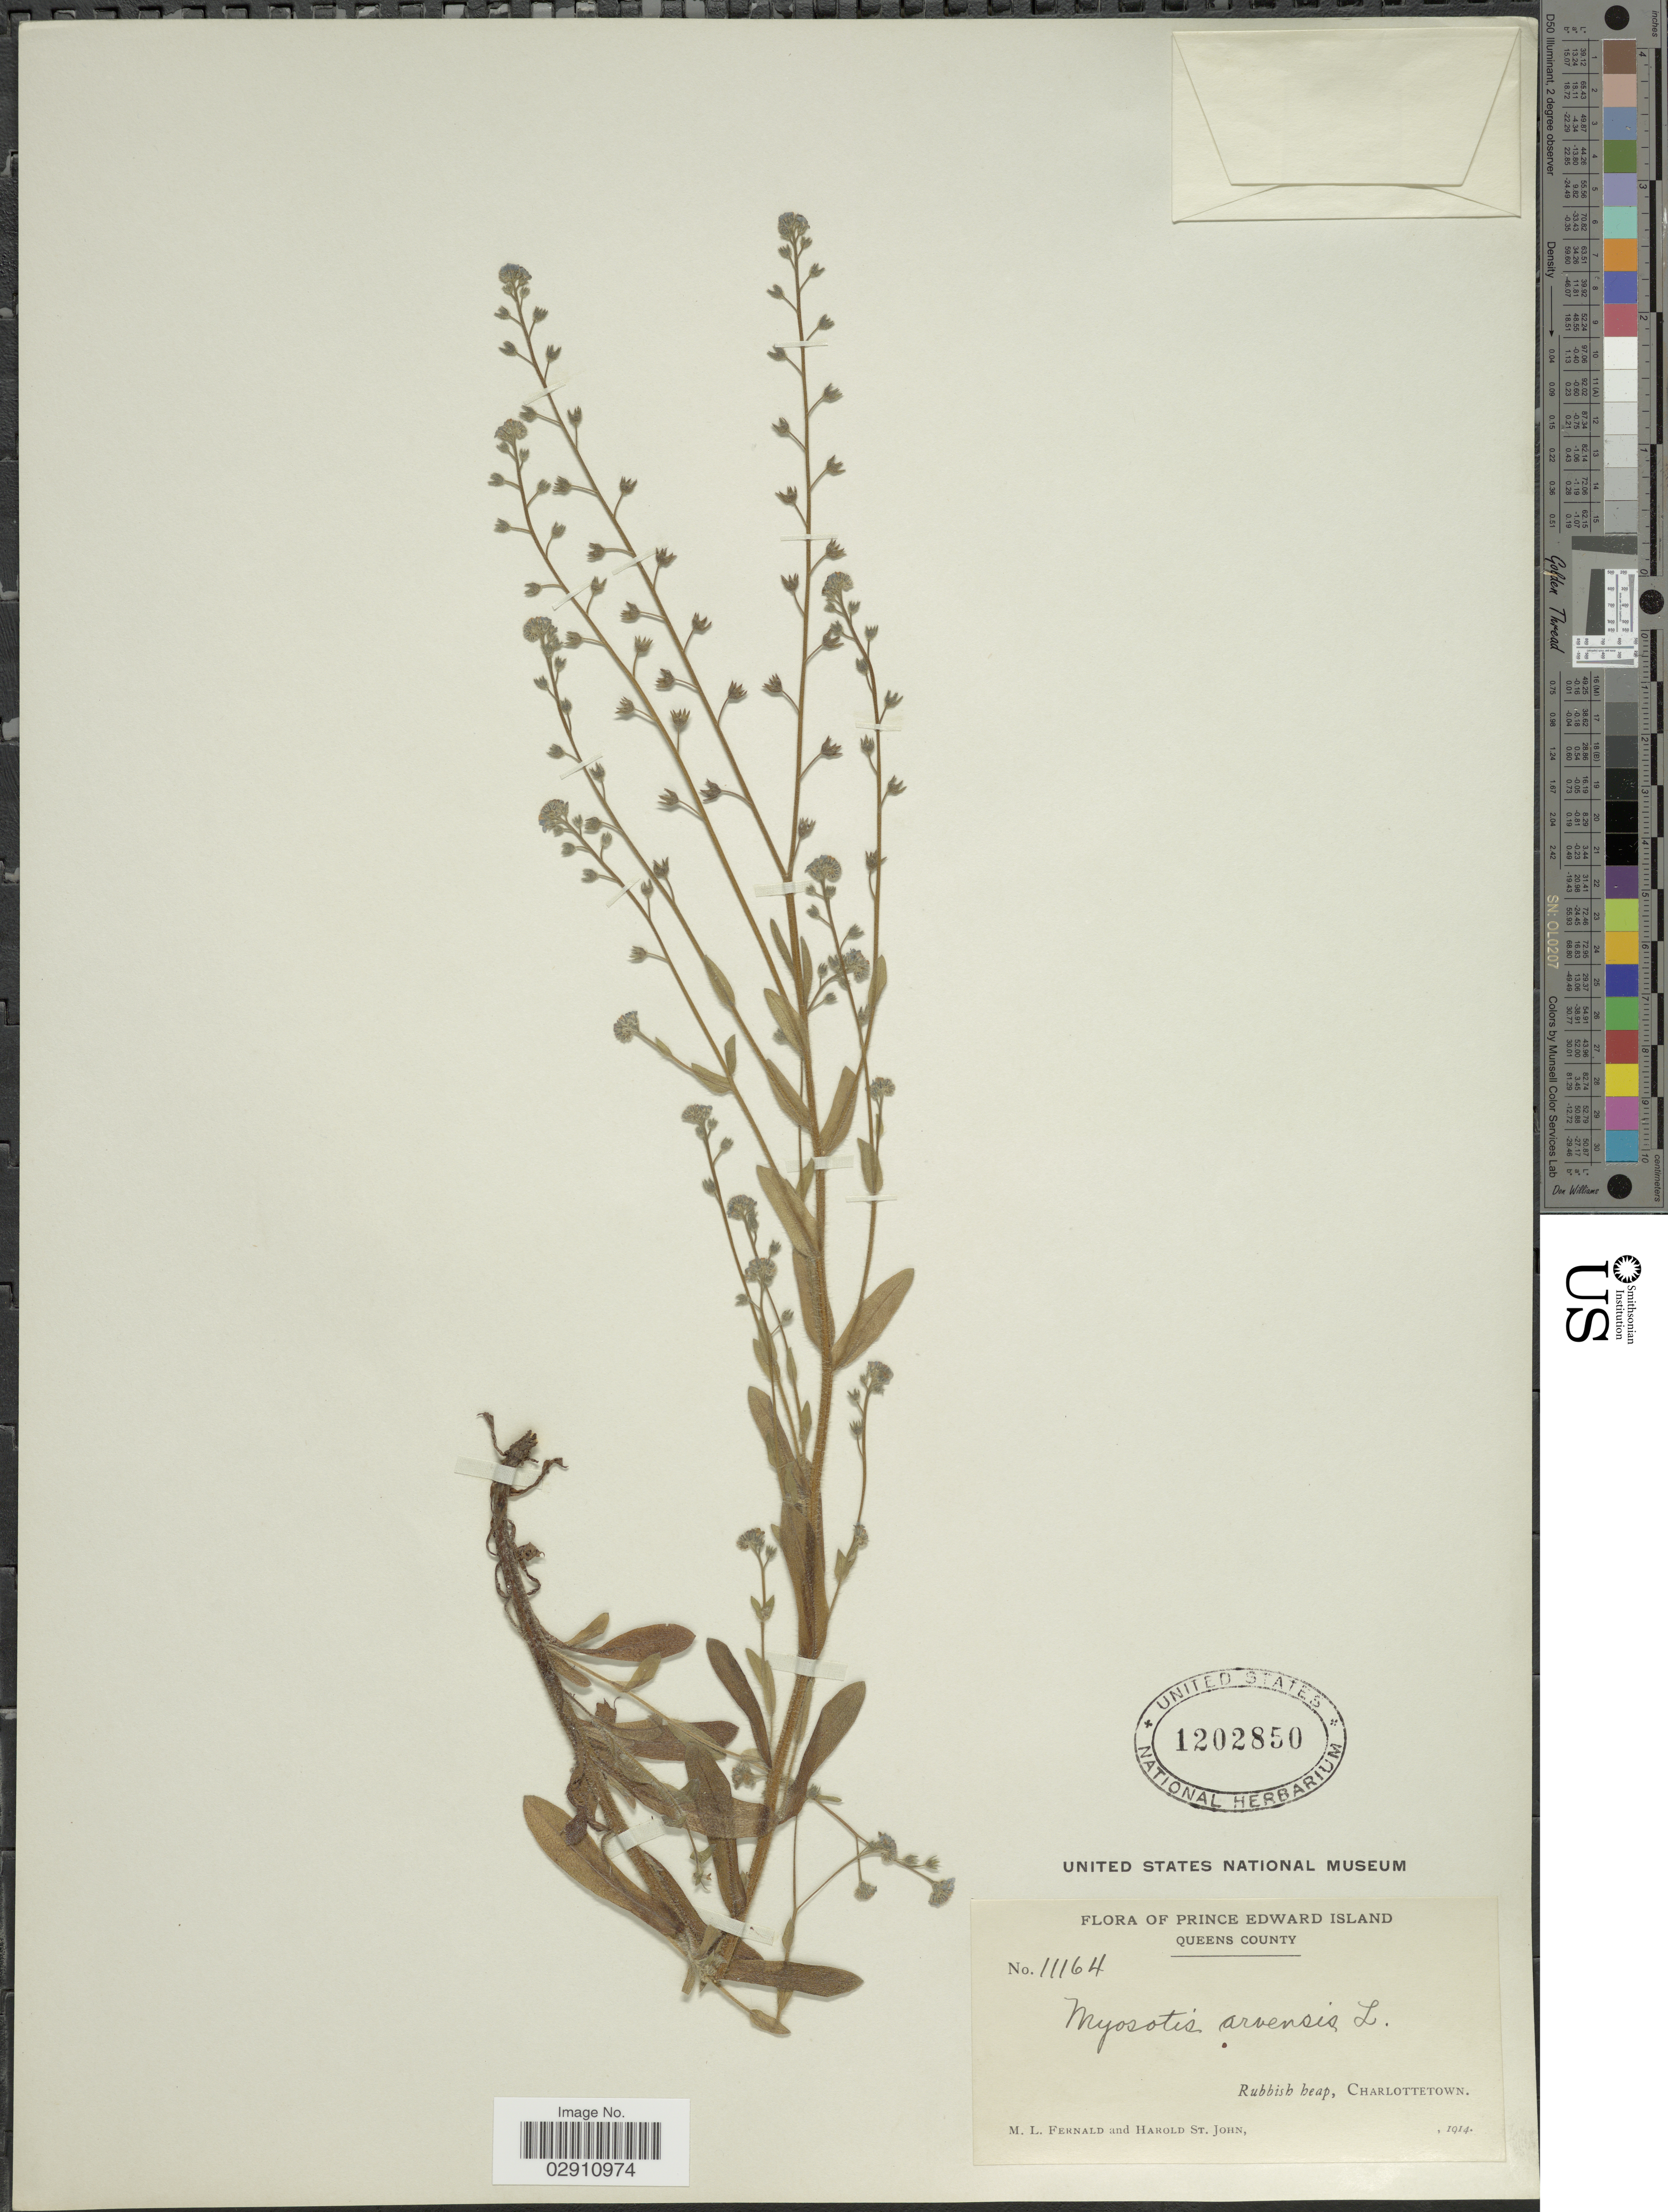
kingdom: Plantae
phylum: Tracheophyta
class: Magnoliopsida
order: Boraginales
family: Boraginaceae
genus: Myosotis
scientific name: Myosotis arvensis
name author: (L.) Hill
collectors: M. L. Fernald & H. St. John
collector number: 11164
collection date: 1914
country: Canada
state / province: Prince Edward Island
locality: Prince Edward Island. Queens County. Rubbish beap, Charlottetown.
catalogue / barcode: US 1202850